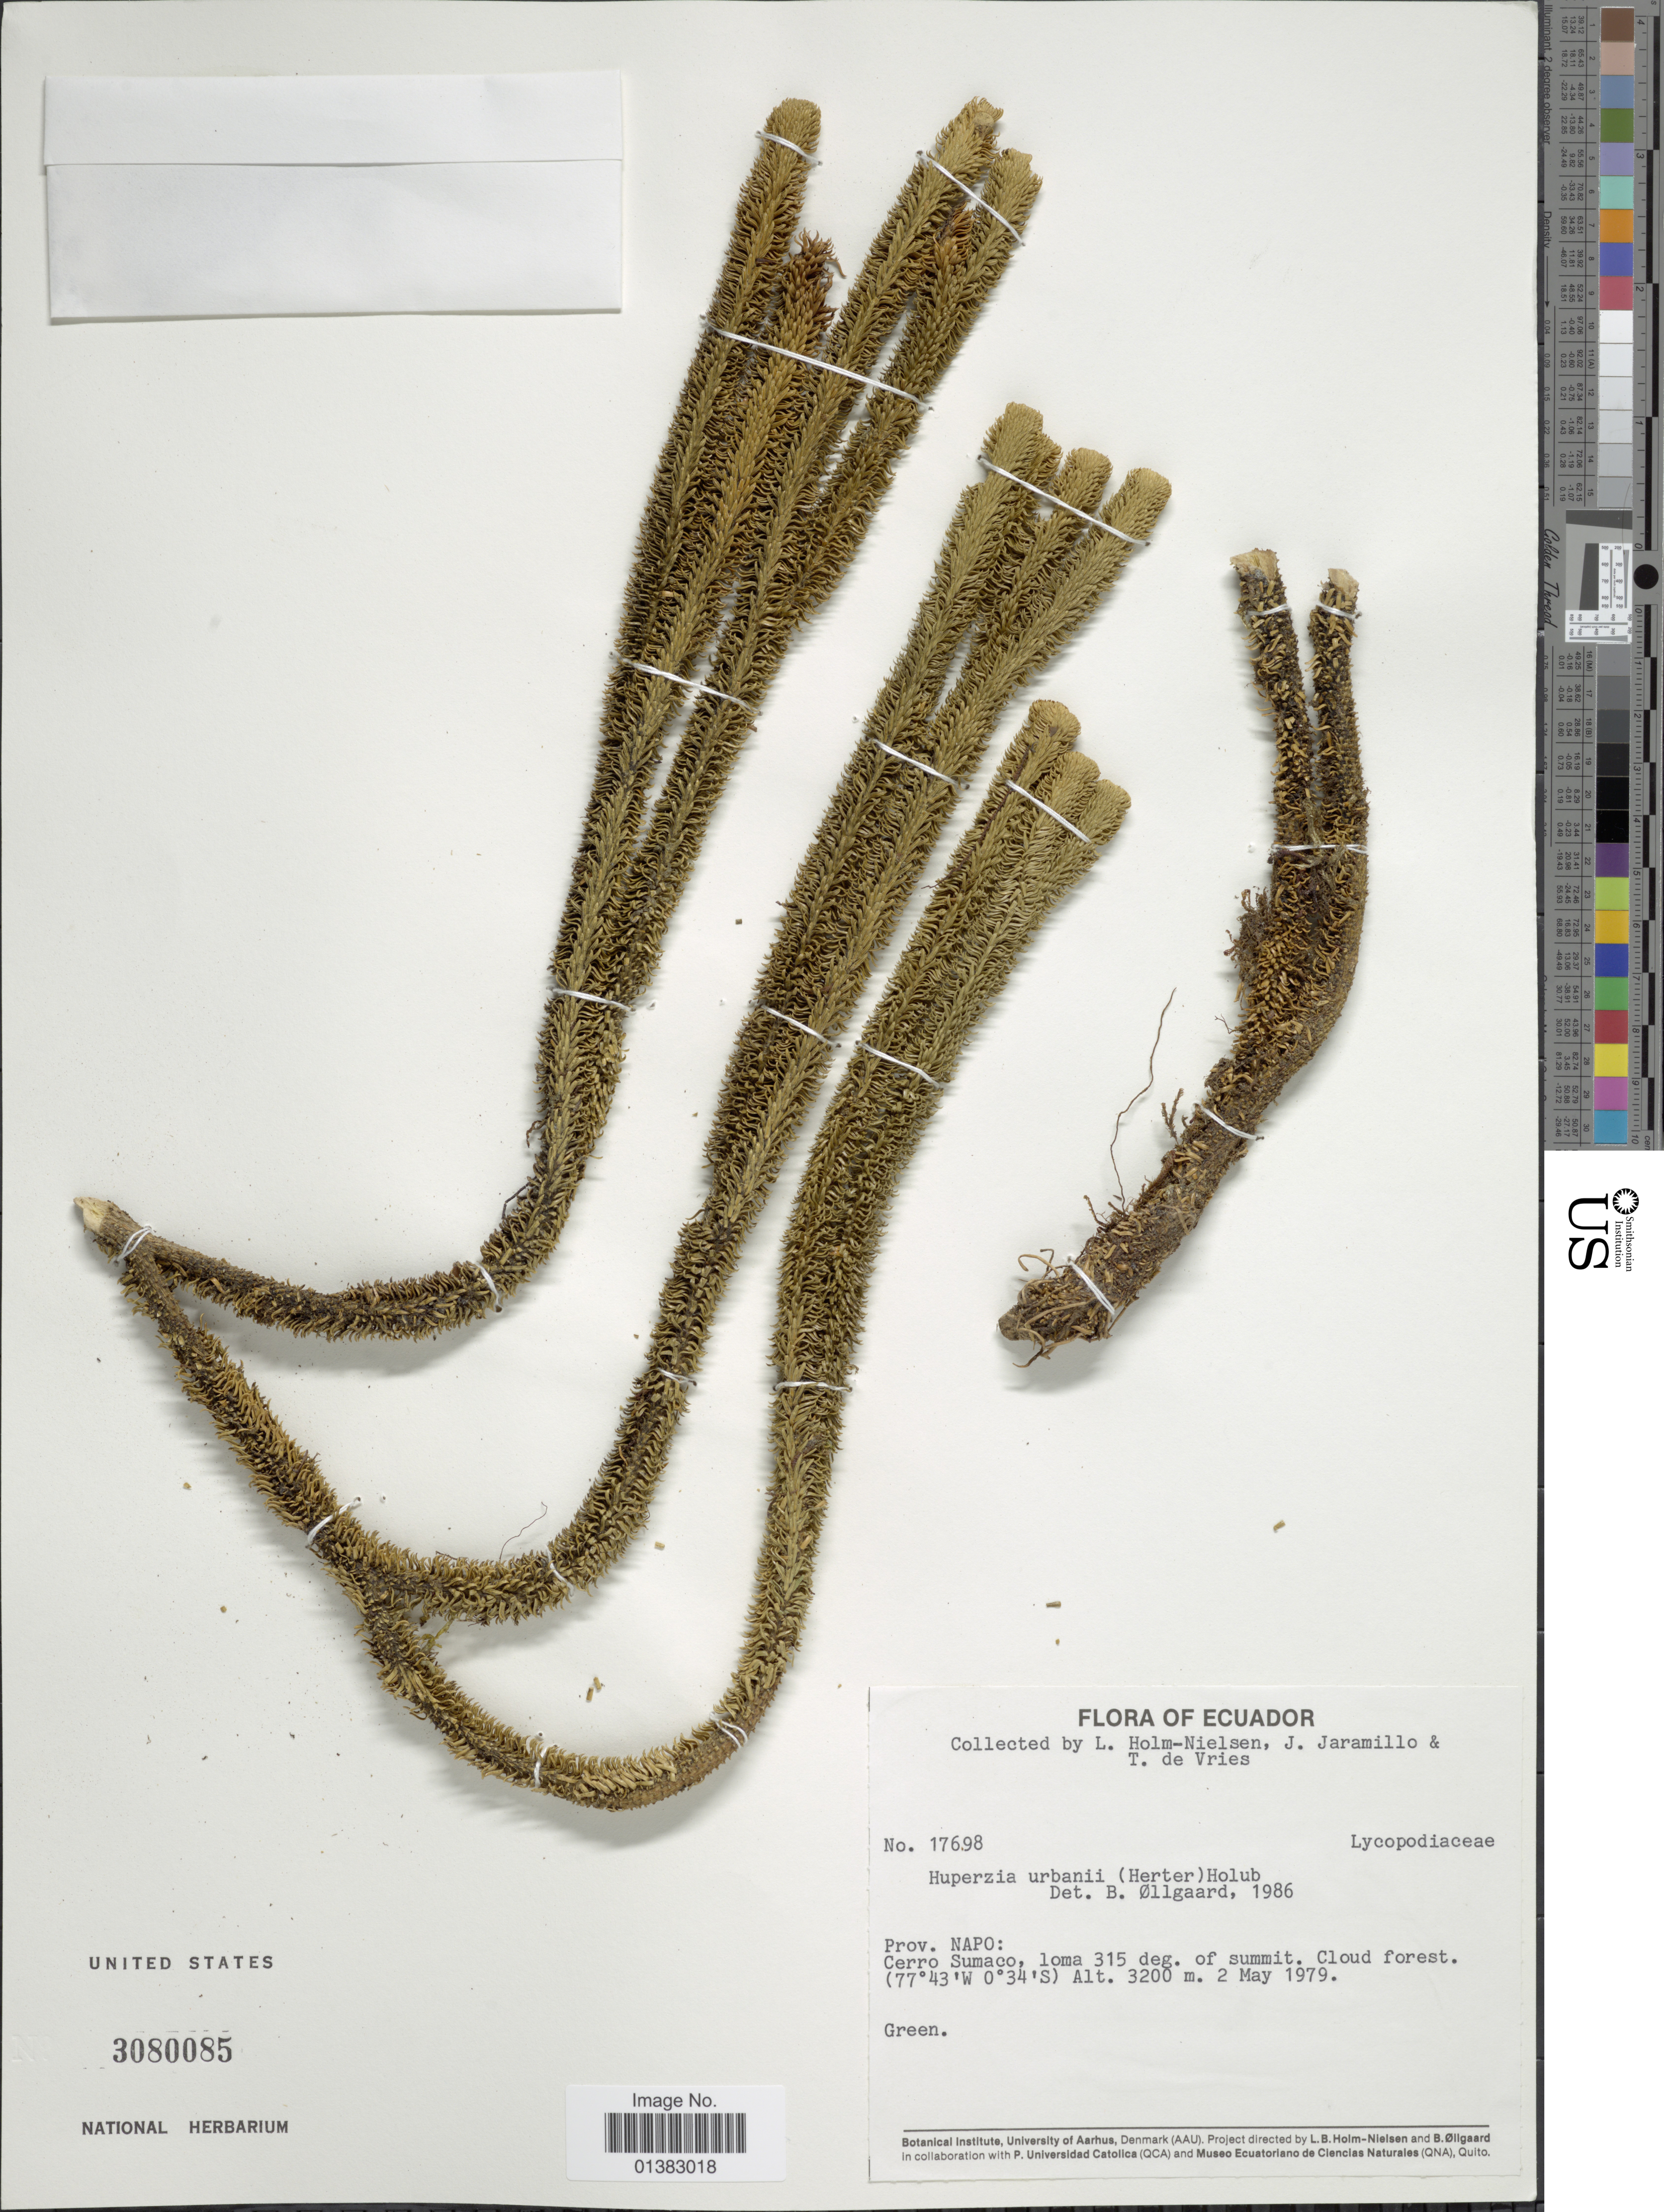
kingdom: Plantae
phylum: Tracheophyta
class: Lycopodiopsida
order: Lycopodiales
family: Lycopodiaceae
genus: Phlegmariurus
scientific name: Phlegmariurus urbanii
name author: (Herter) B. Øllg.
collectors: L. B. Holm-Nielsen, J. Jaramillo & T. de Vries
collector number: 17698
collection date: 1979-05-02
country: Ecuador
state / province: Napo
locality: Cerro Sumaco, loma 315 deg. of summit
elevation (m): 3200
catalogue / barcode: US 3080085